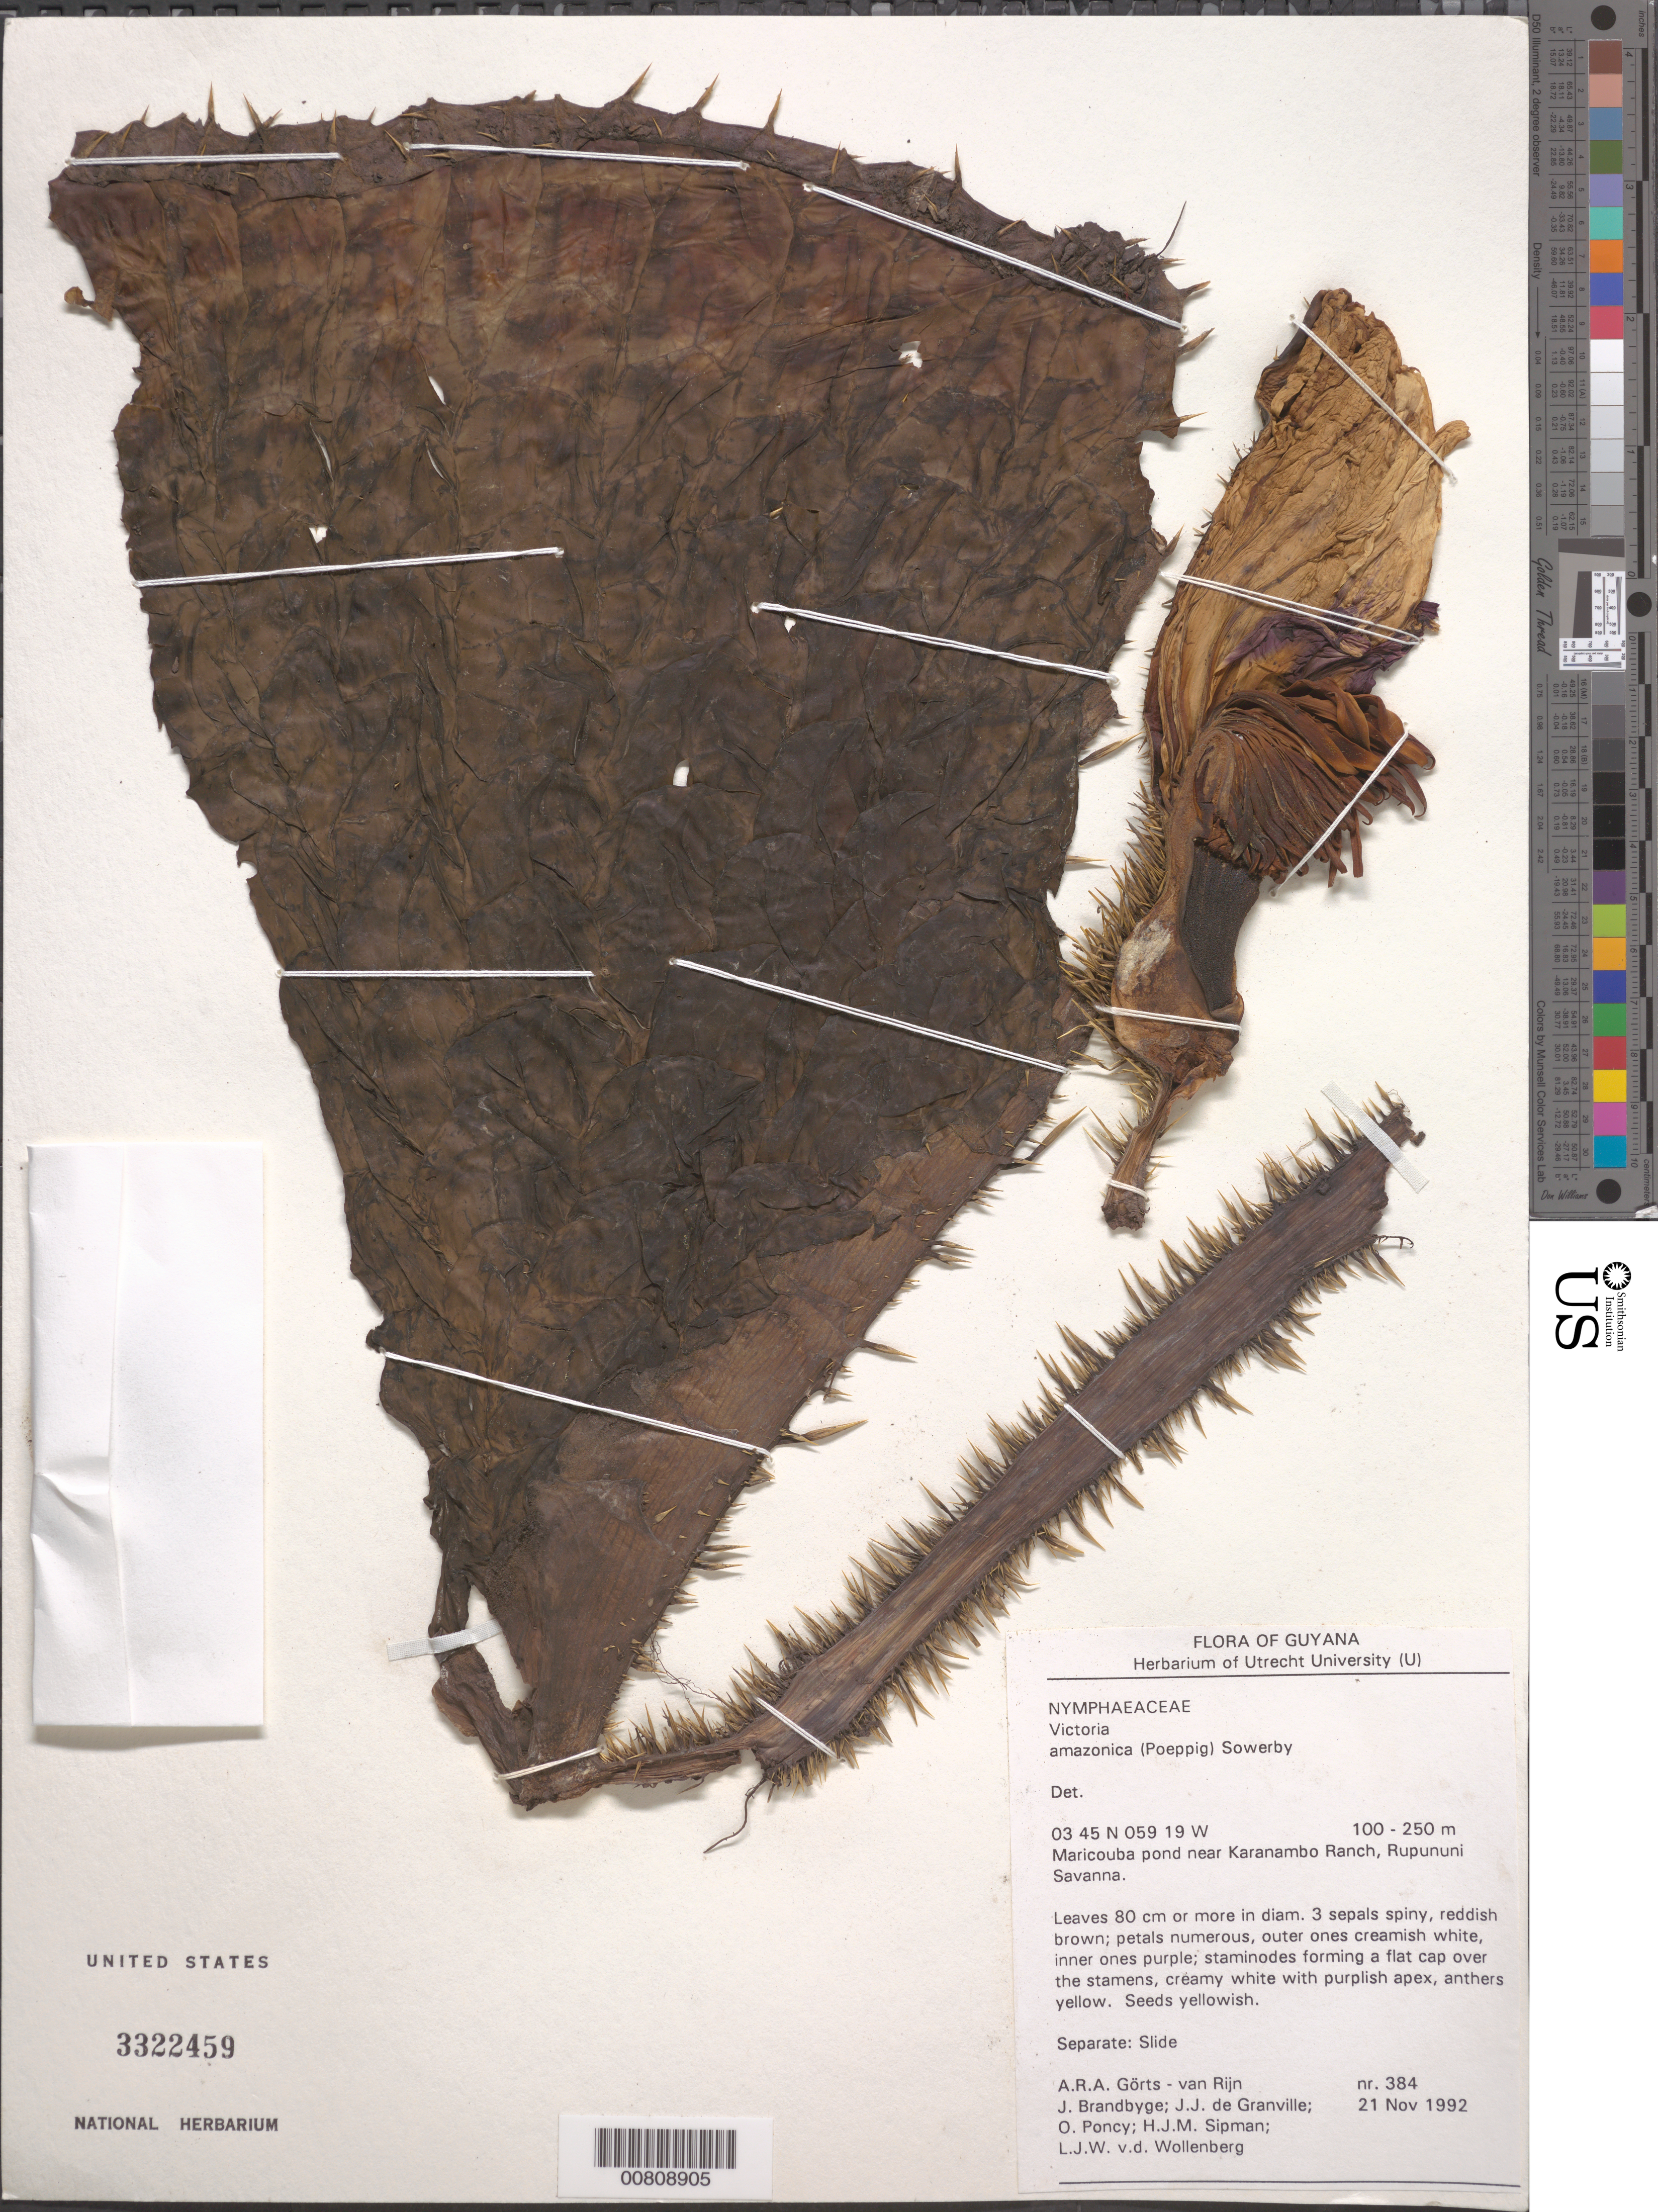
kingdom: Plantae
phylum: Tracheophyta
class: Magnoliopsida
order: Nymphaeales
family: Nymphaeaceae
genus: Victoria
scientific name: Victoria amazonica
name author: (Poepp.) Klotzsch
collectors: A. .R. A. Görts-van Rijn, J. Brandbyge, J.-J. de Granville, O. Poncy, H. J. M. Sipman & L. van der Wollenberg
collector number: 384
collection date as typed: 21-Nov-92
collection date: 1992-11-21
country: Guyana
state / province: U. Takutu-U. Essequibo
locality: Karanambo Ranch, Rupununi Savanna, near Maricouba pond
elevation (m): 100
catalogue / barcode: US 3322459